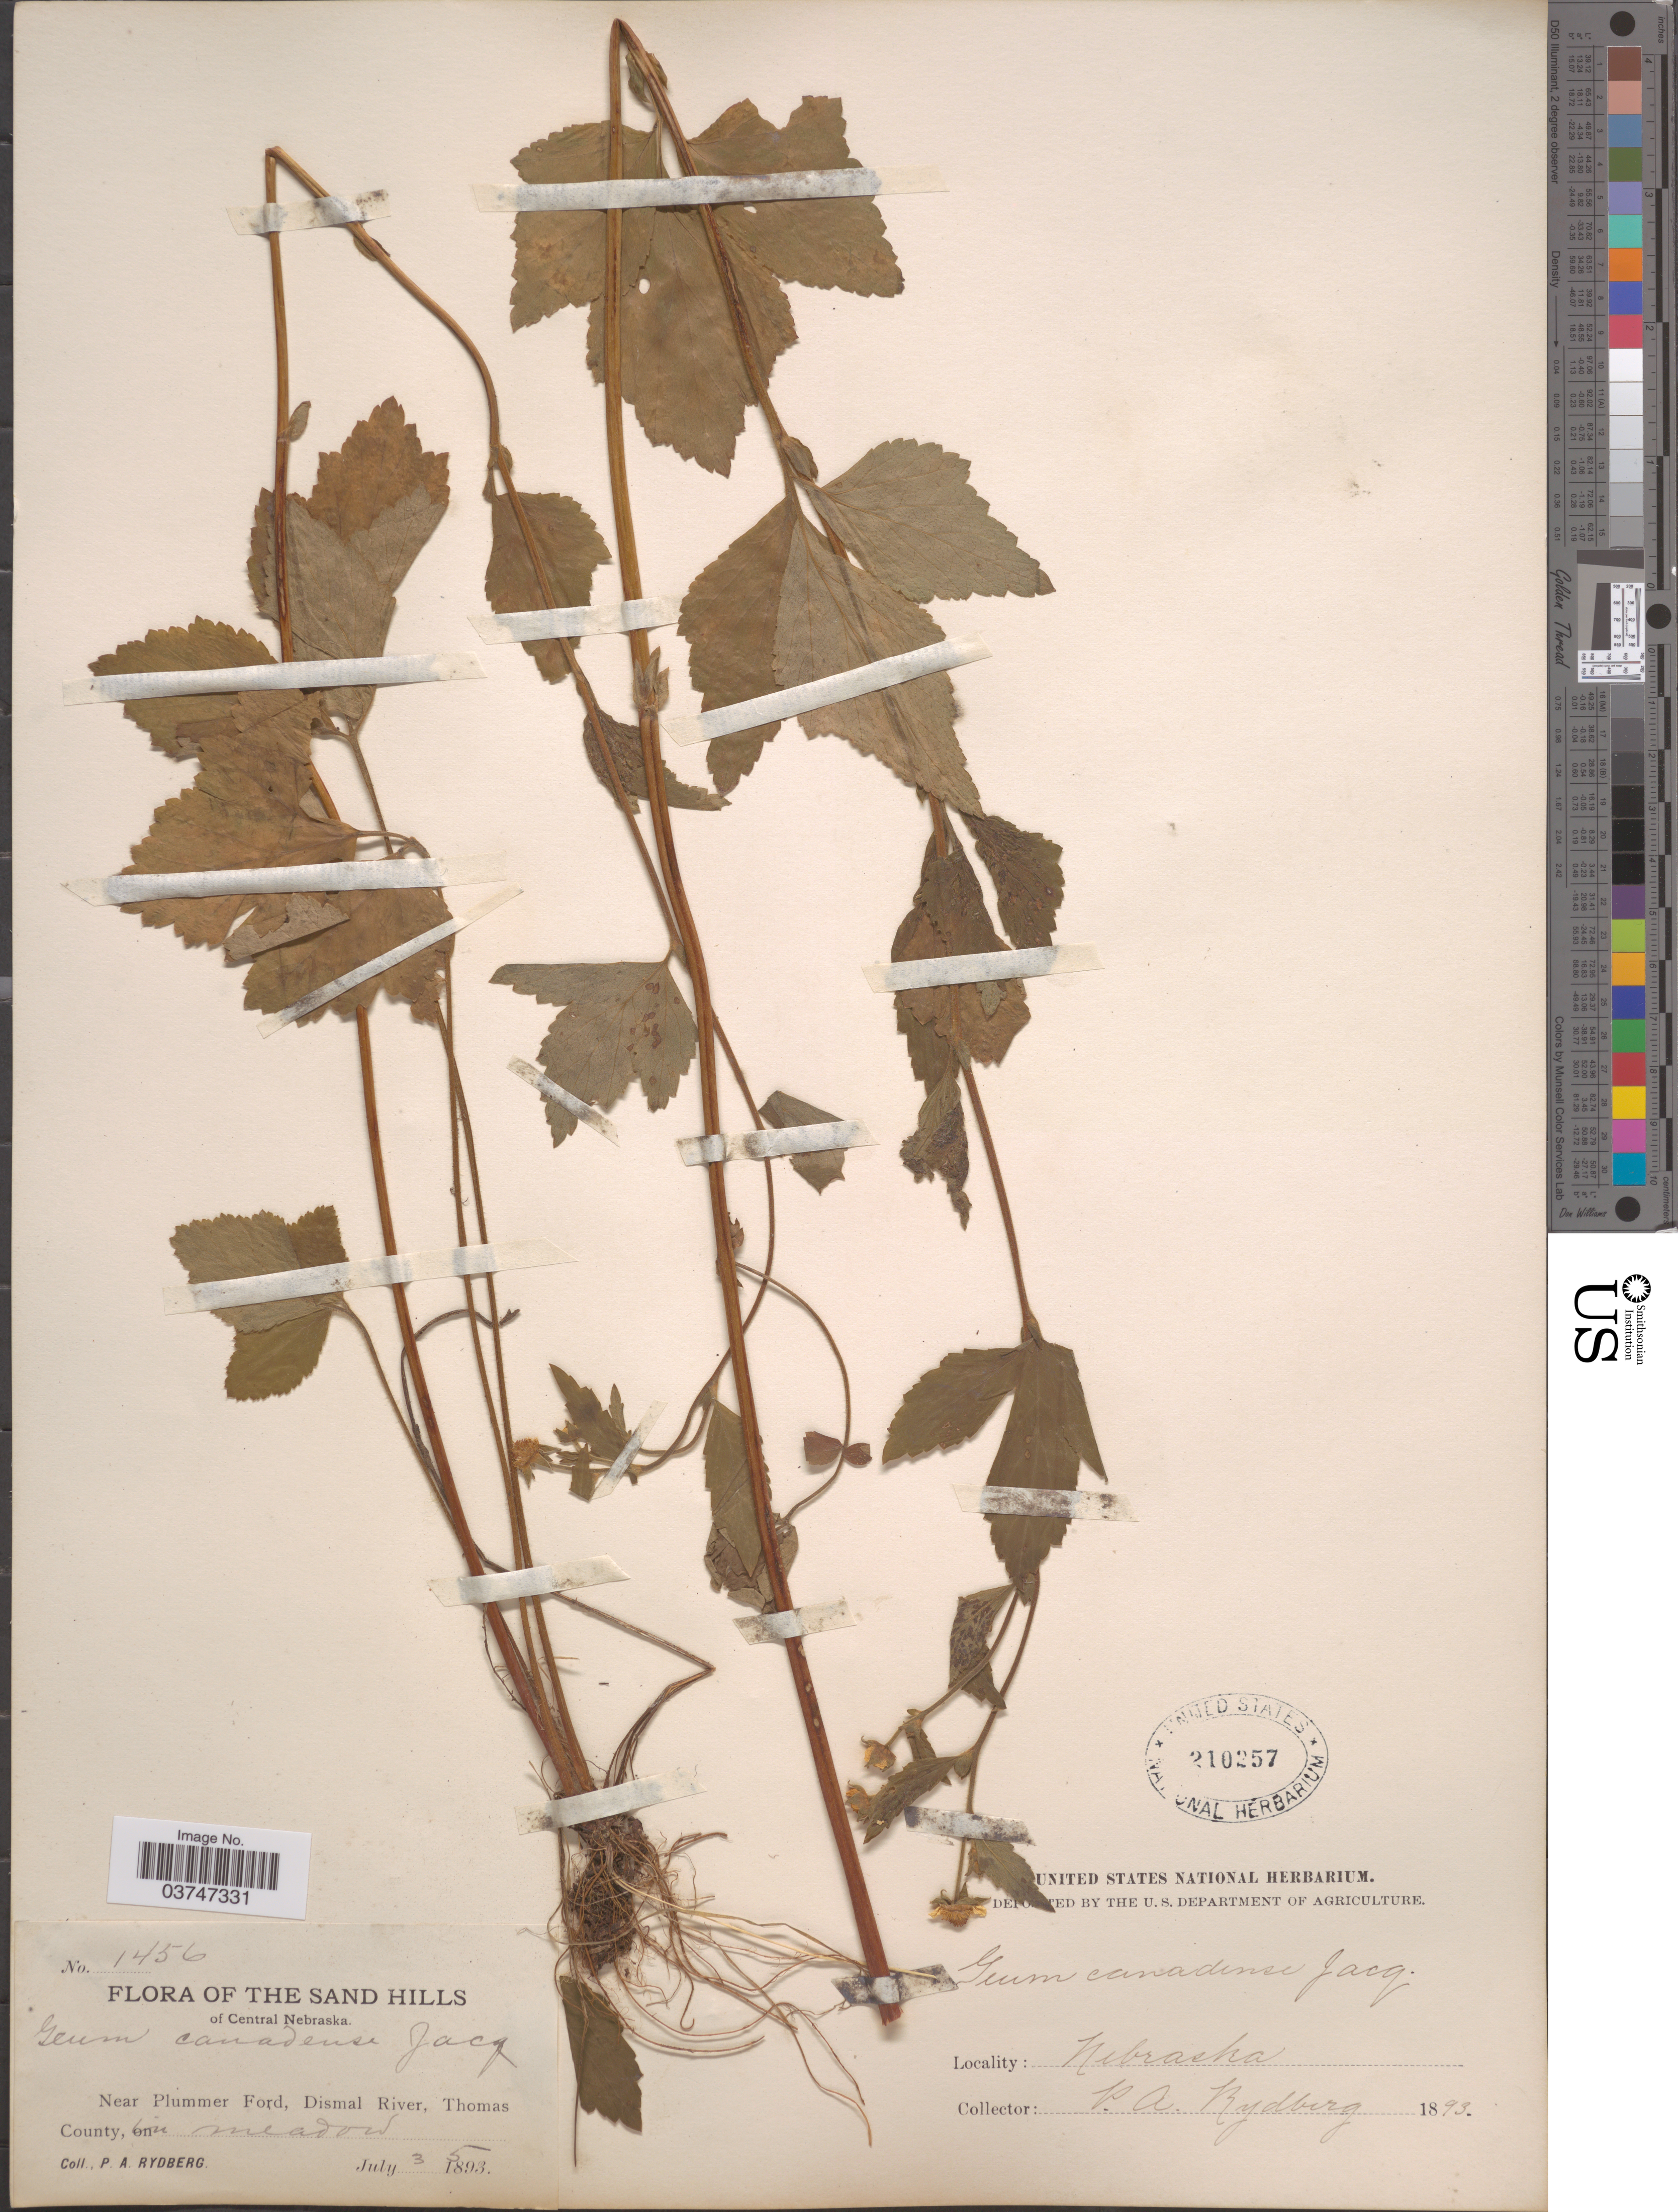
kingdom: Plantae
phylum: Tracheophyta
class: Magnoliopsida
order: Rosales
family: Rosaceae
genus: Geum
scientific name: Geum canadense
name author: Jacq.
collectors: P. A. Rydberg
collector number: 1456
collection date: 1893-07-03/1893-07-05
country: United States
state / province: Nebraska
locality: Sand Hills of Central Nebraska. Near Plummer Ford, Dismal River, Thomas County.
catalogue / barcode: US 210257